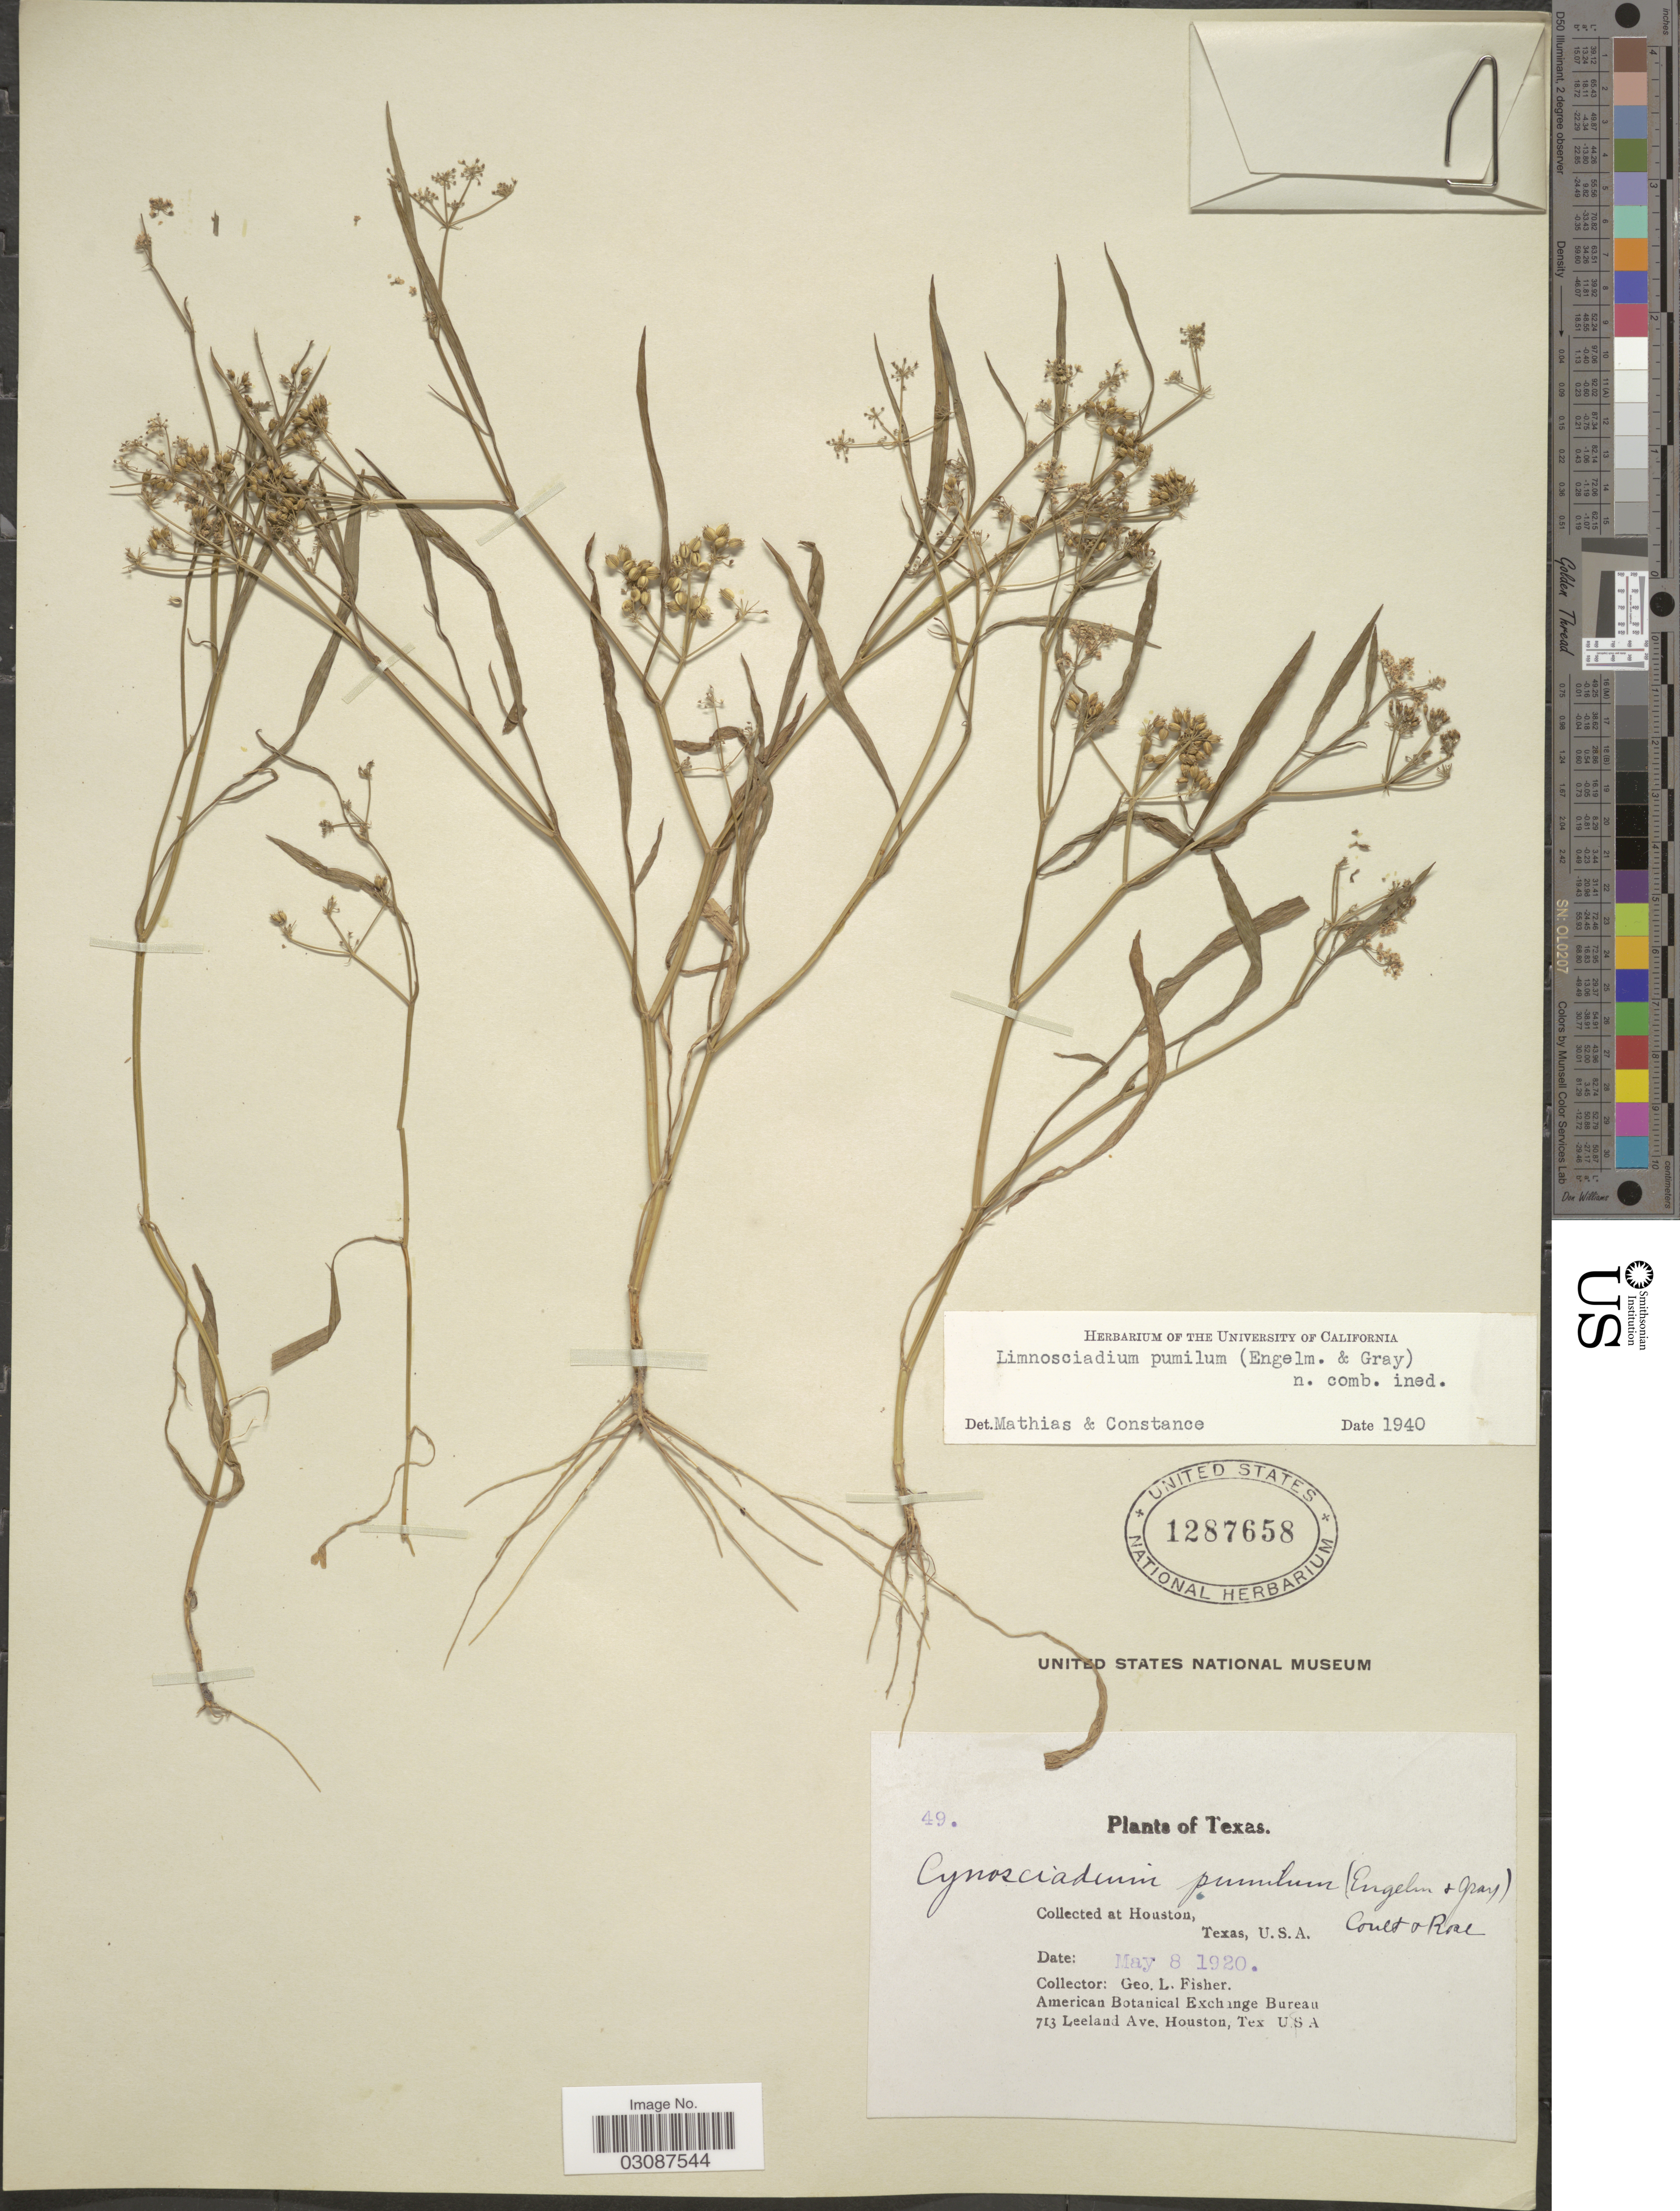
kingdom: Plantae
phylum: Tracheophyta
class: Magnoliopsida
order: Apiales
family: Apiaceae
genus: Limnosciadium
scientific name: Limnosciadium pumilum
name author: (Engelm. & A. Gray) Mathias & Constance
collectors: G. L. Fisher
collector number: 49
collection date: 1920-05-08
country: United States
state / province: Texas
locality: Houston.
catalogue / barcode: US 1287658